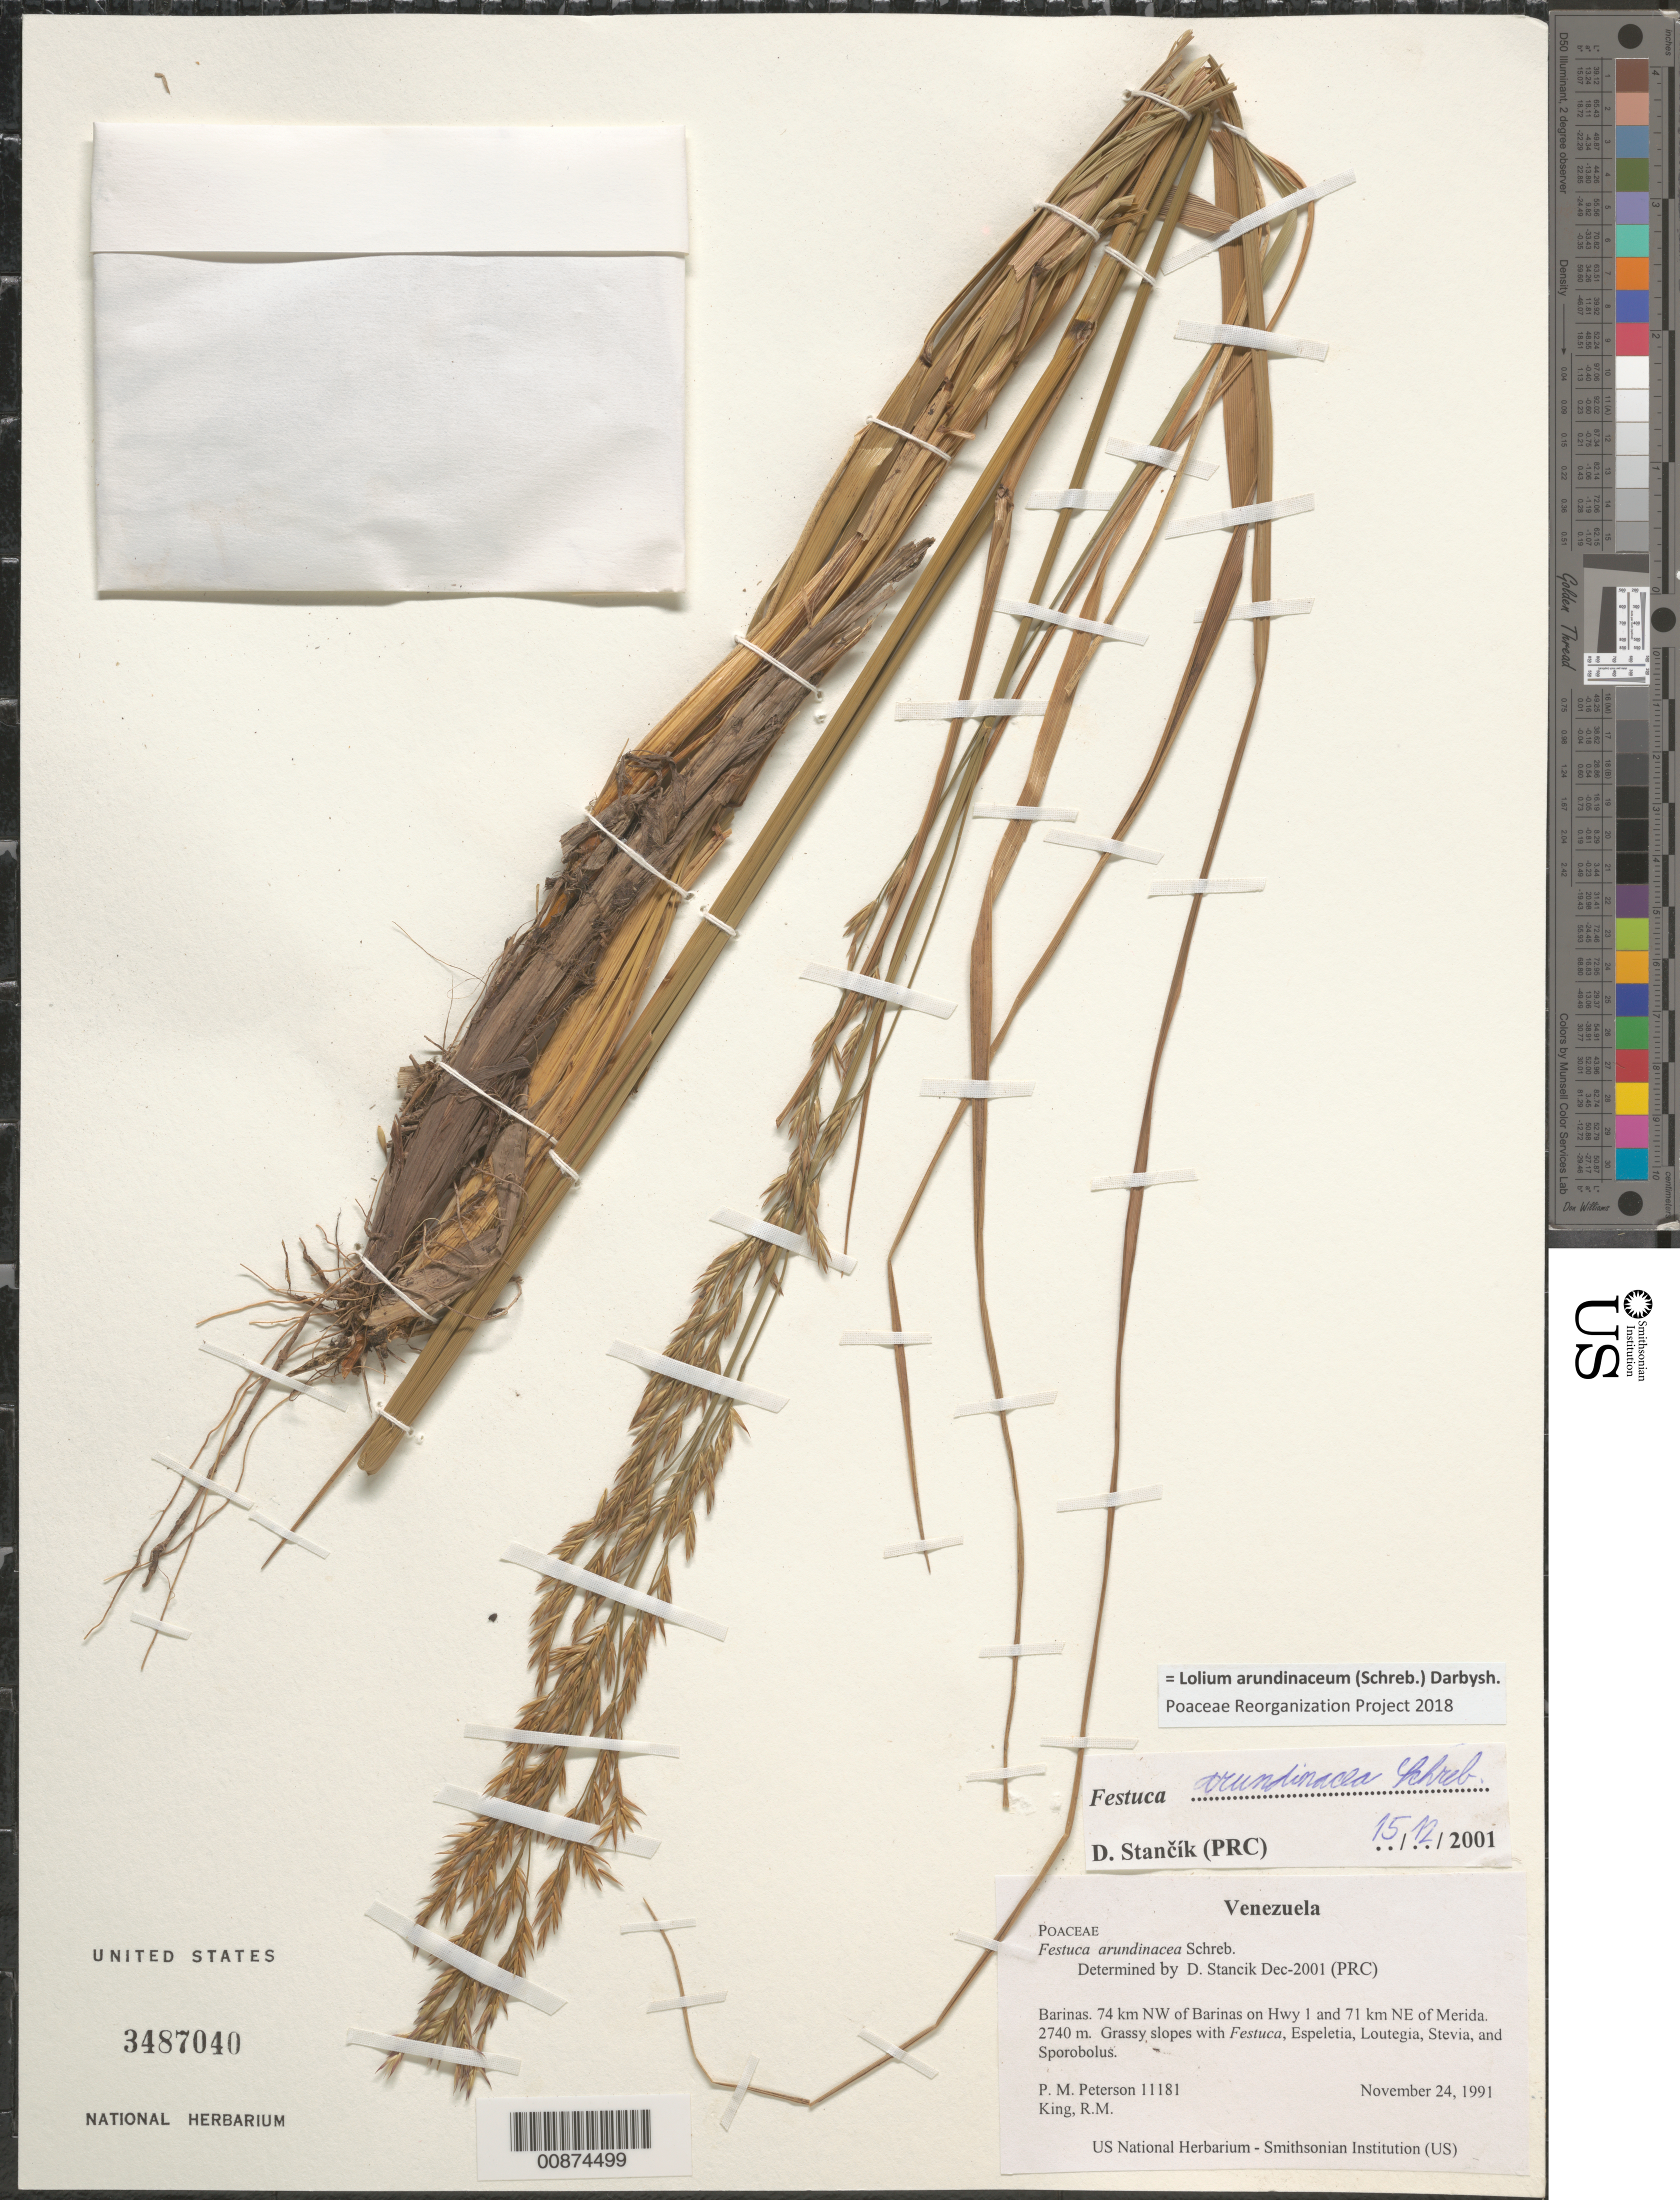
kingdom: Plantae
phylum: Tracheophyta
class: Liliopsida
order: Poales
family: Poaceae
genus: Lolium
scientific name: Lolium arundinaceum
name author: (Schreb.) Darbysh.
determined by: Poaceae Reorganization Project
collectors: P. M. Peterson & R. M. King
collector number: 11181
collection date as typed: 24 Nov 1991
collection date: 1991-11-24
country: Venezuela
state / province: Barinas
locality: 74 km NW of Barinas on Hwy 1 and 71 km NE of Merida.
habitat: Grassy slopes with Festuca, Espeletia, Loutegia, Stevia, and Sporobolus.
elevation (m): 2740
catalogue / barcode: US 3487040